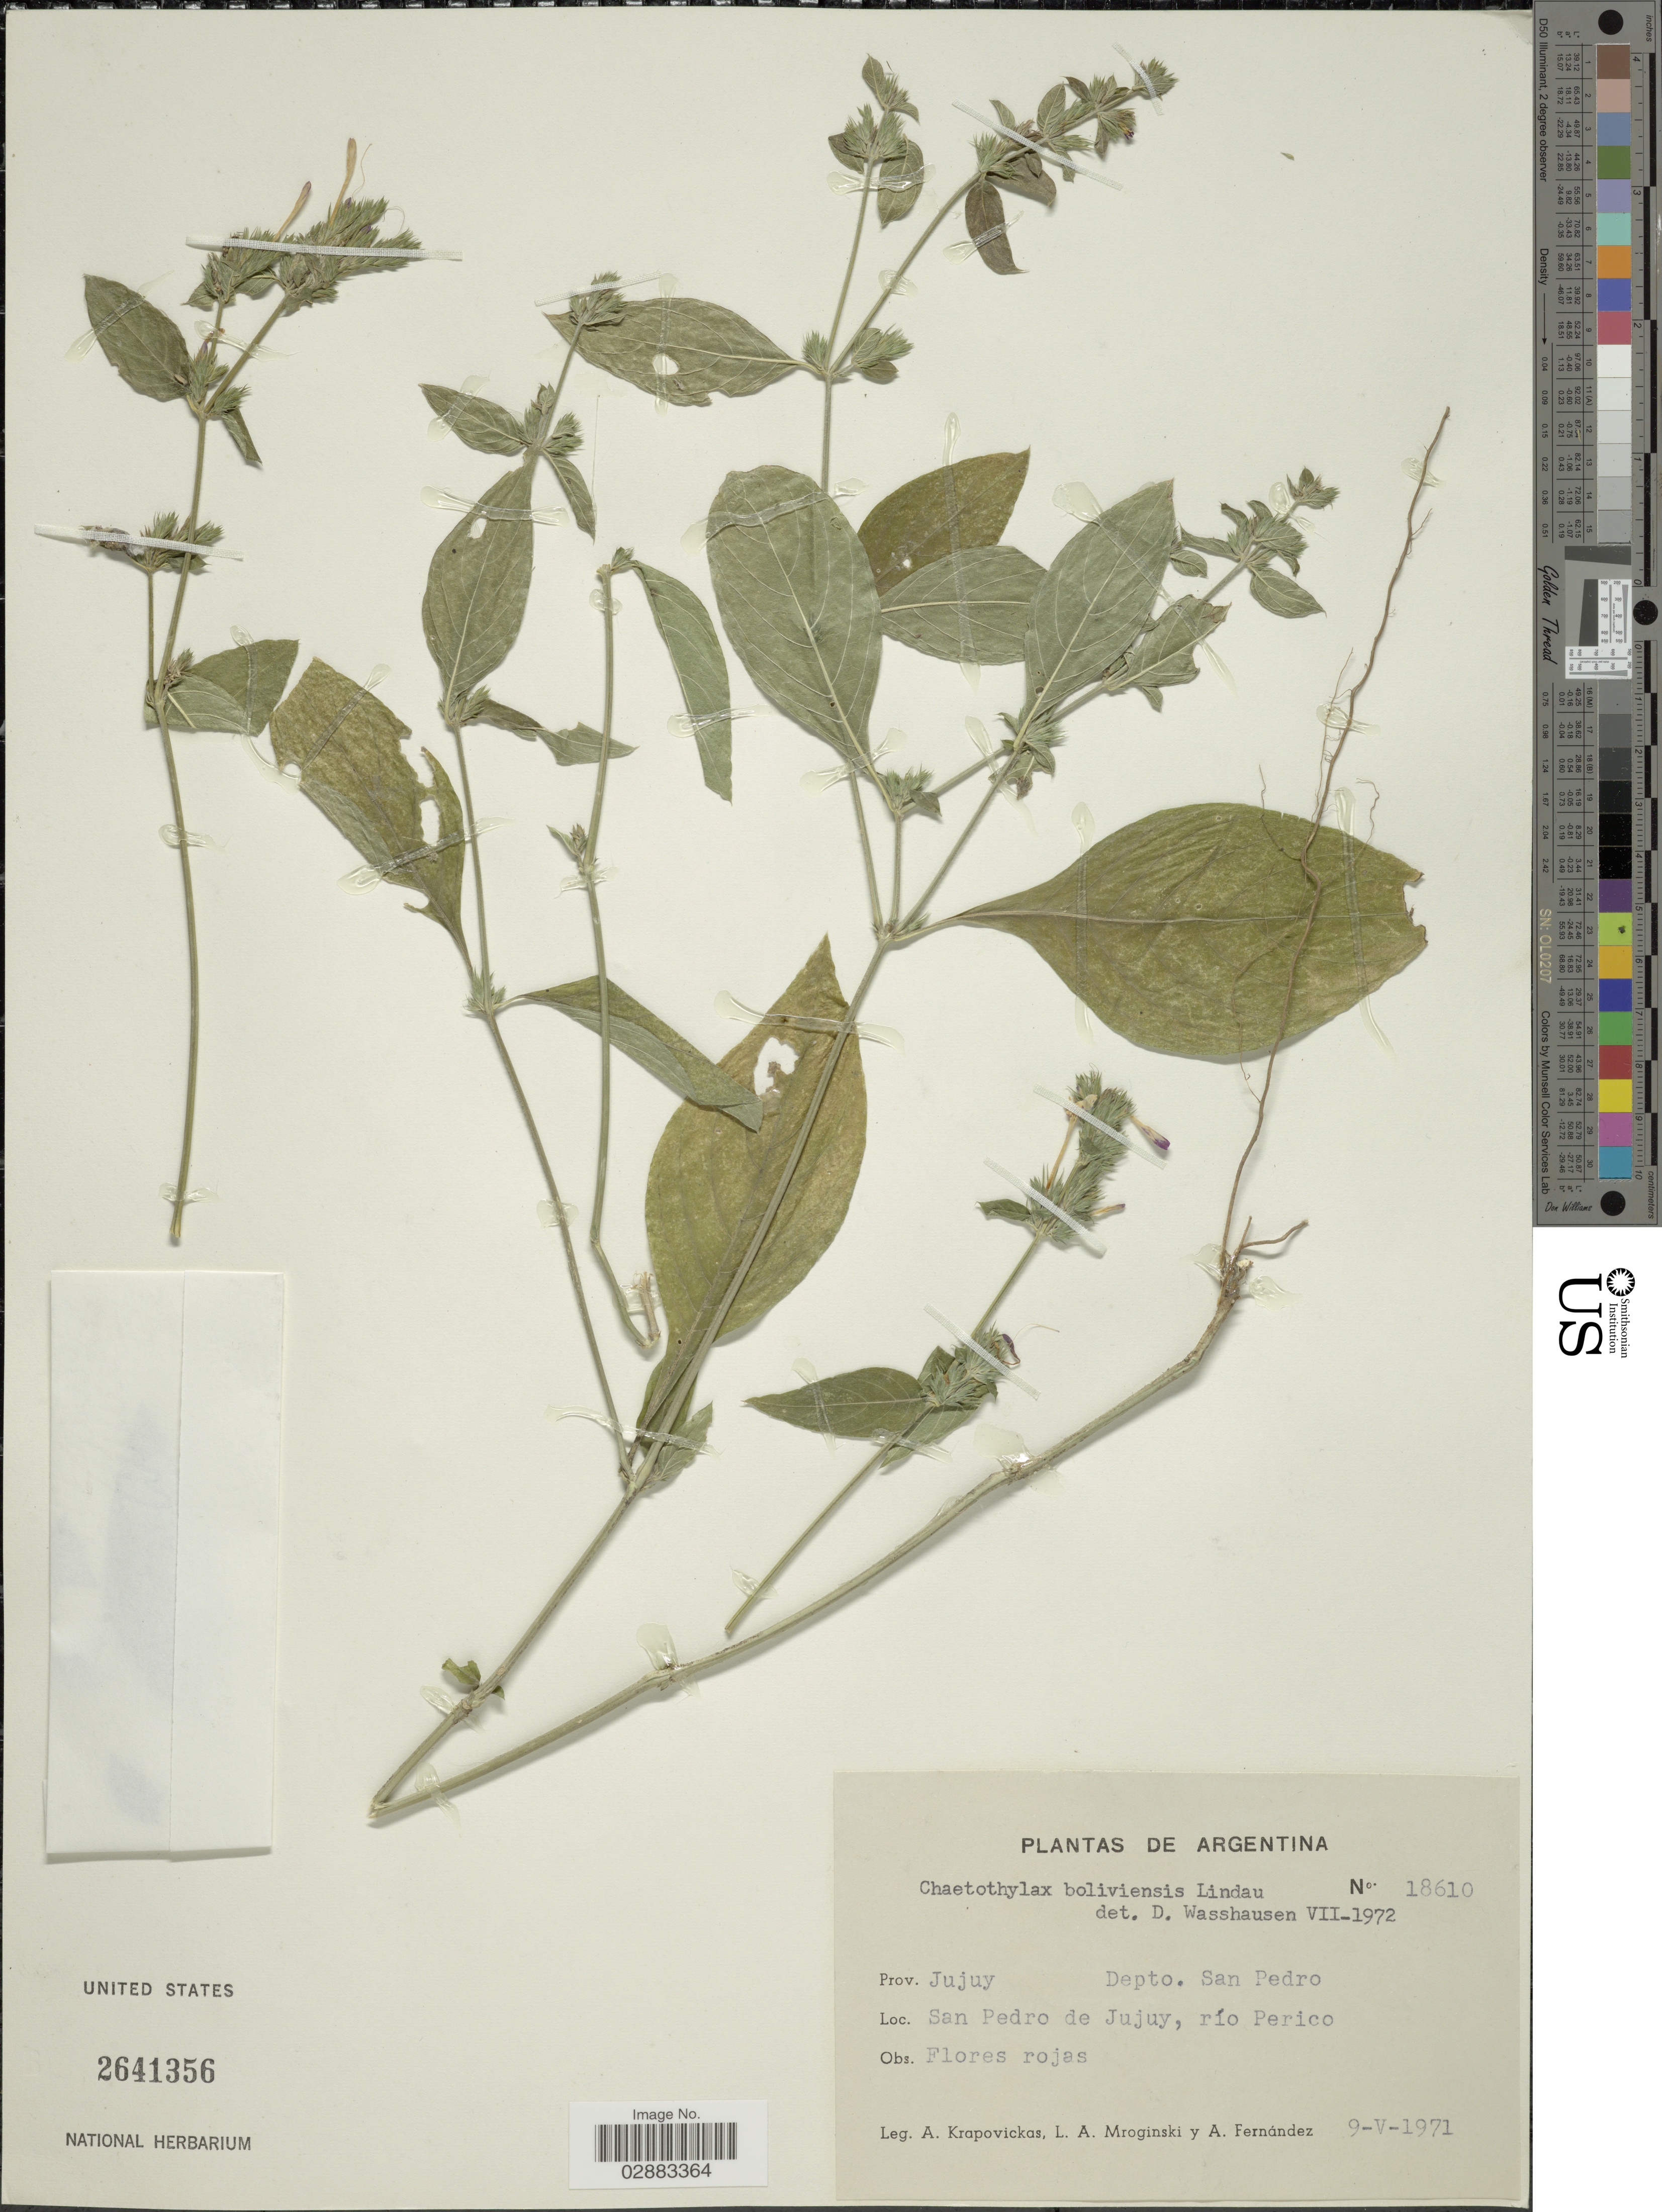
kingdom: Plantae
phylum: Tracheophyta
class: Magnoliopsida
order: Lamiales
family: Acanthaceae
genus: Justicia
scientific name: Justicia goudotii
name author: V.A.W. Graham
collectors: A. Krapovickas, L. Mroginski & A. Fernández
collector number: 18610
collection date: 1971-05-09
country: Argentina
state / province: Jujuy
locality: Depto. San Pedro. San Pedro de Jujuy, río Perico.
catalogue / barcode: US 2641356